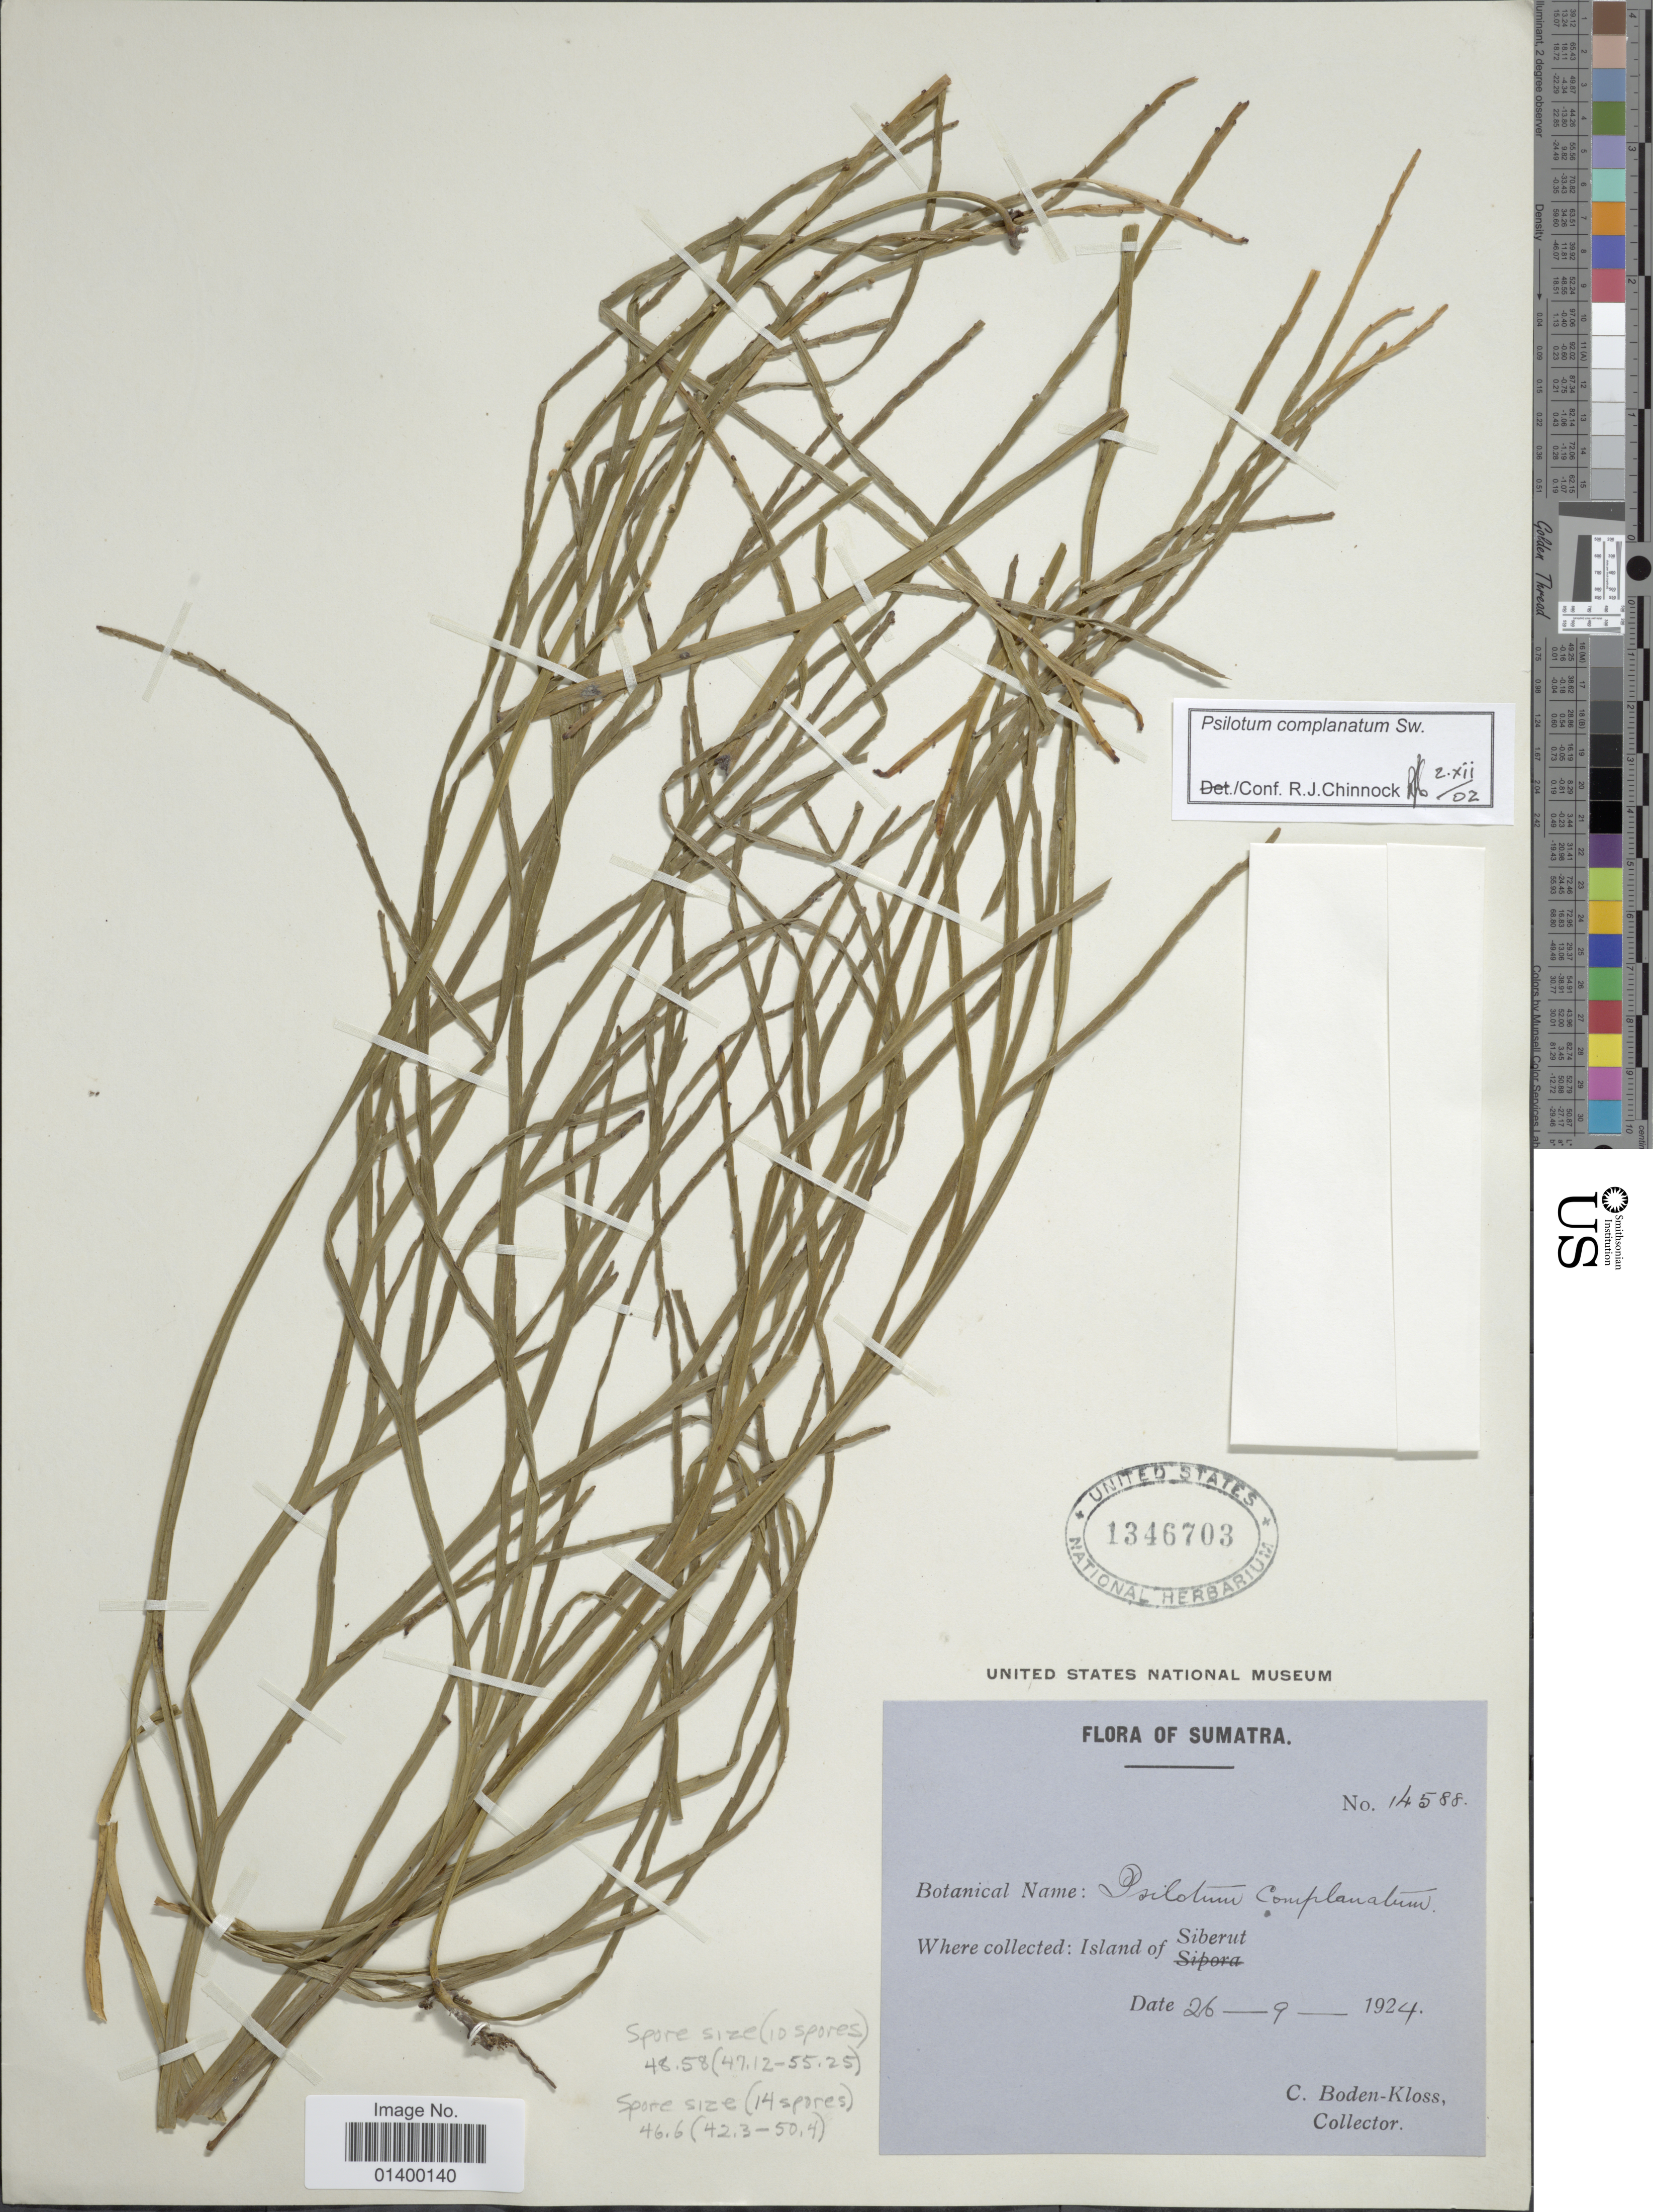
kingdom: Plantae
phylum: Tracheophyta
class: Polypodiopsida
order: Psilotales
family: Psilotaceae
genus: Psilotum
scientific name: Psilotum complanatum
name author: Sw.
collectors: C. Boden-Kloss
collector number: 4588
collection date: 1924-09-26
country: Indonesia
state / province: Sumatra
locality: Island of Siberut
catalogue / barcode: US 1346703